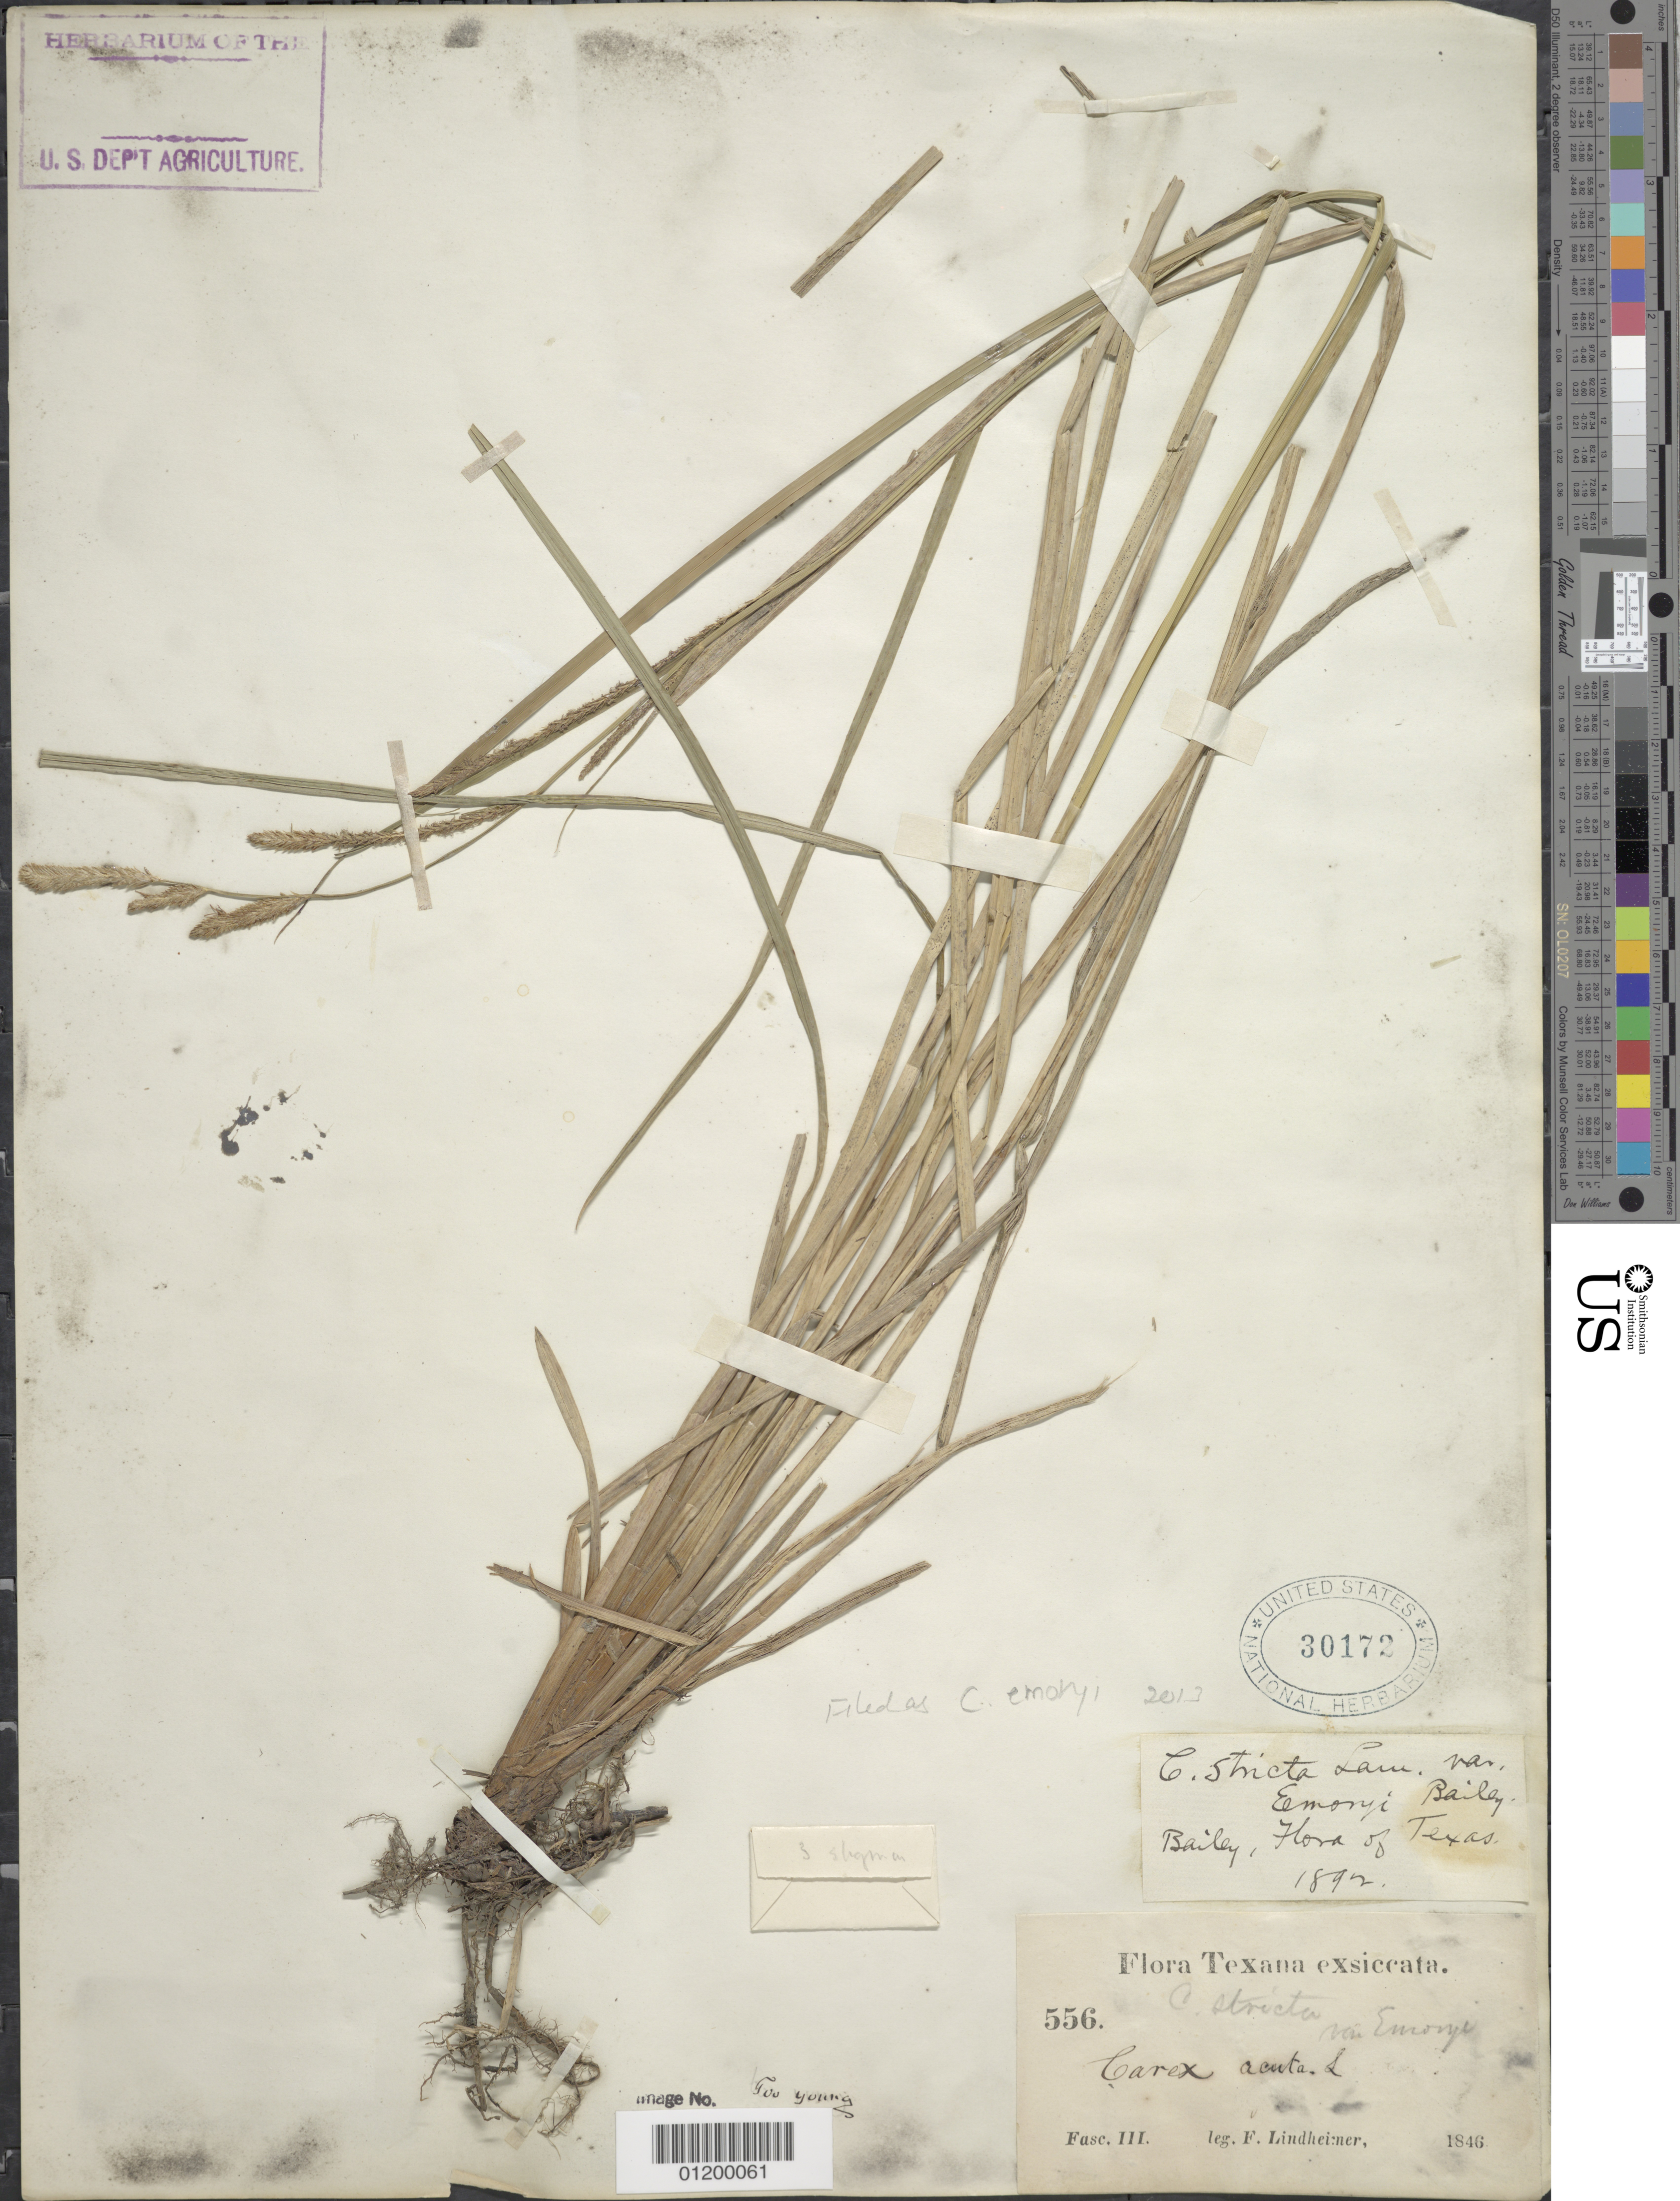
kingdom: Plantae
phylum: Tracheophyta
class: Liliopsida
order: Poales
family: Cyperaceae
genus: Carex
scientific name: Carex emoryi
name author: Dewey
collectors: F. Lindheimer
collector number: Fas III 556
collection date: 1846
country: United States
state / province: Texas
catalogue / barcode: US 30172